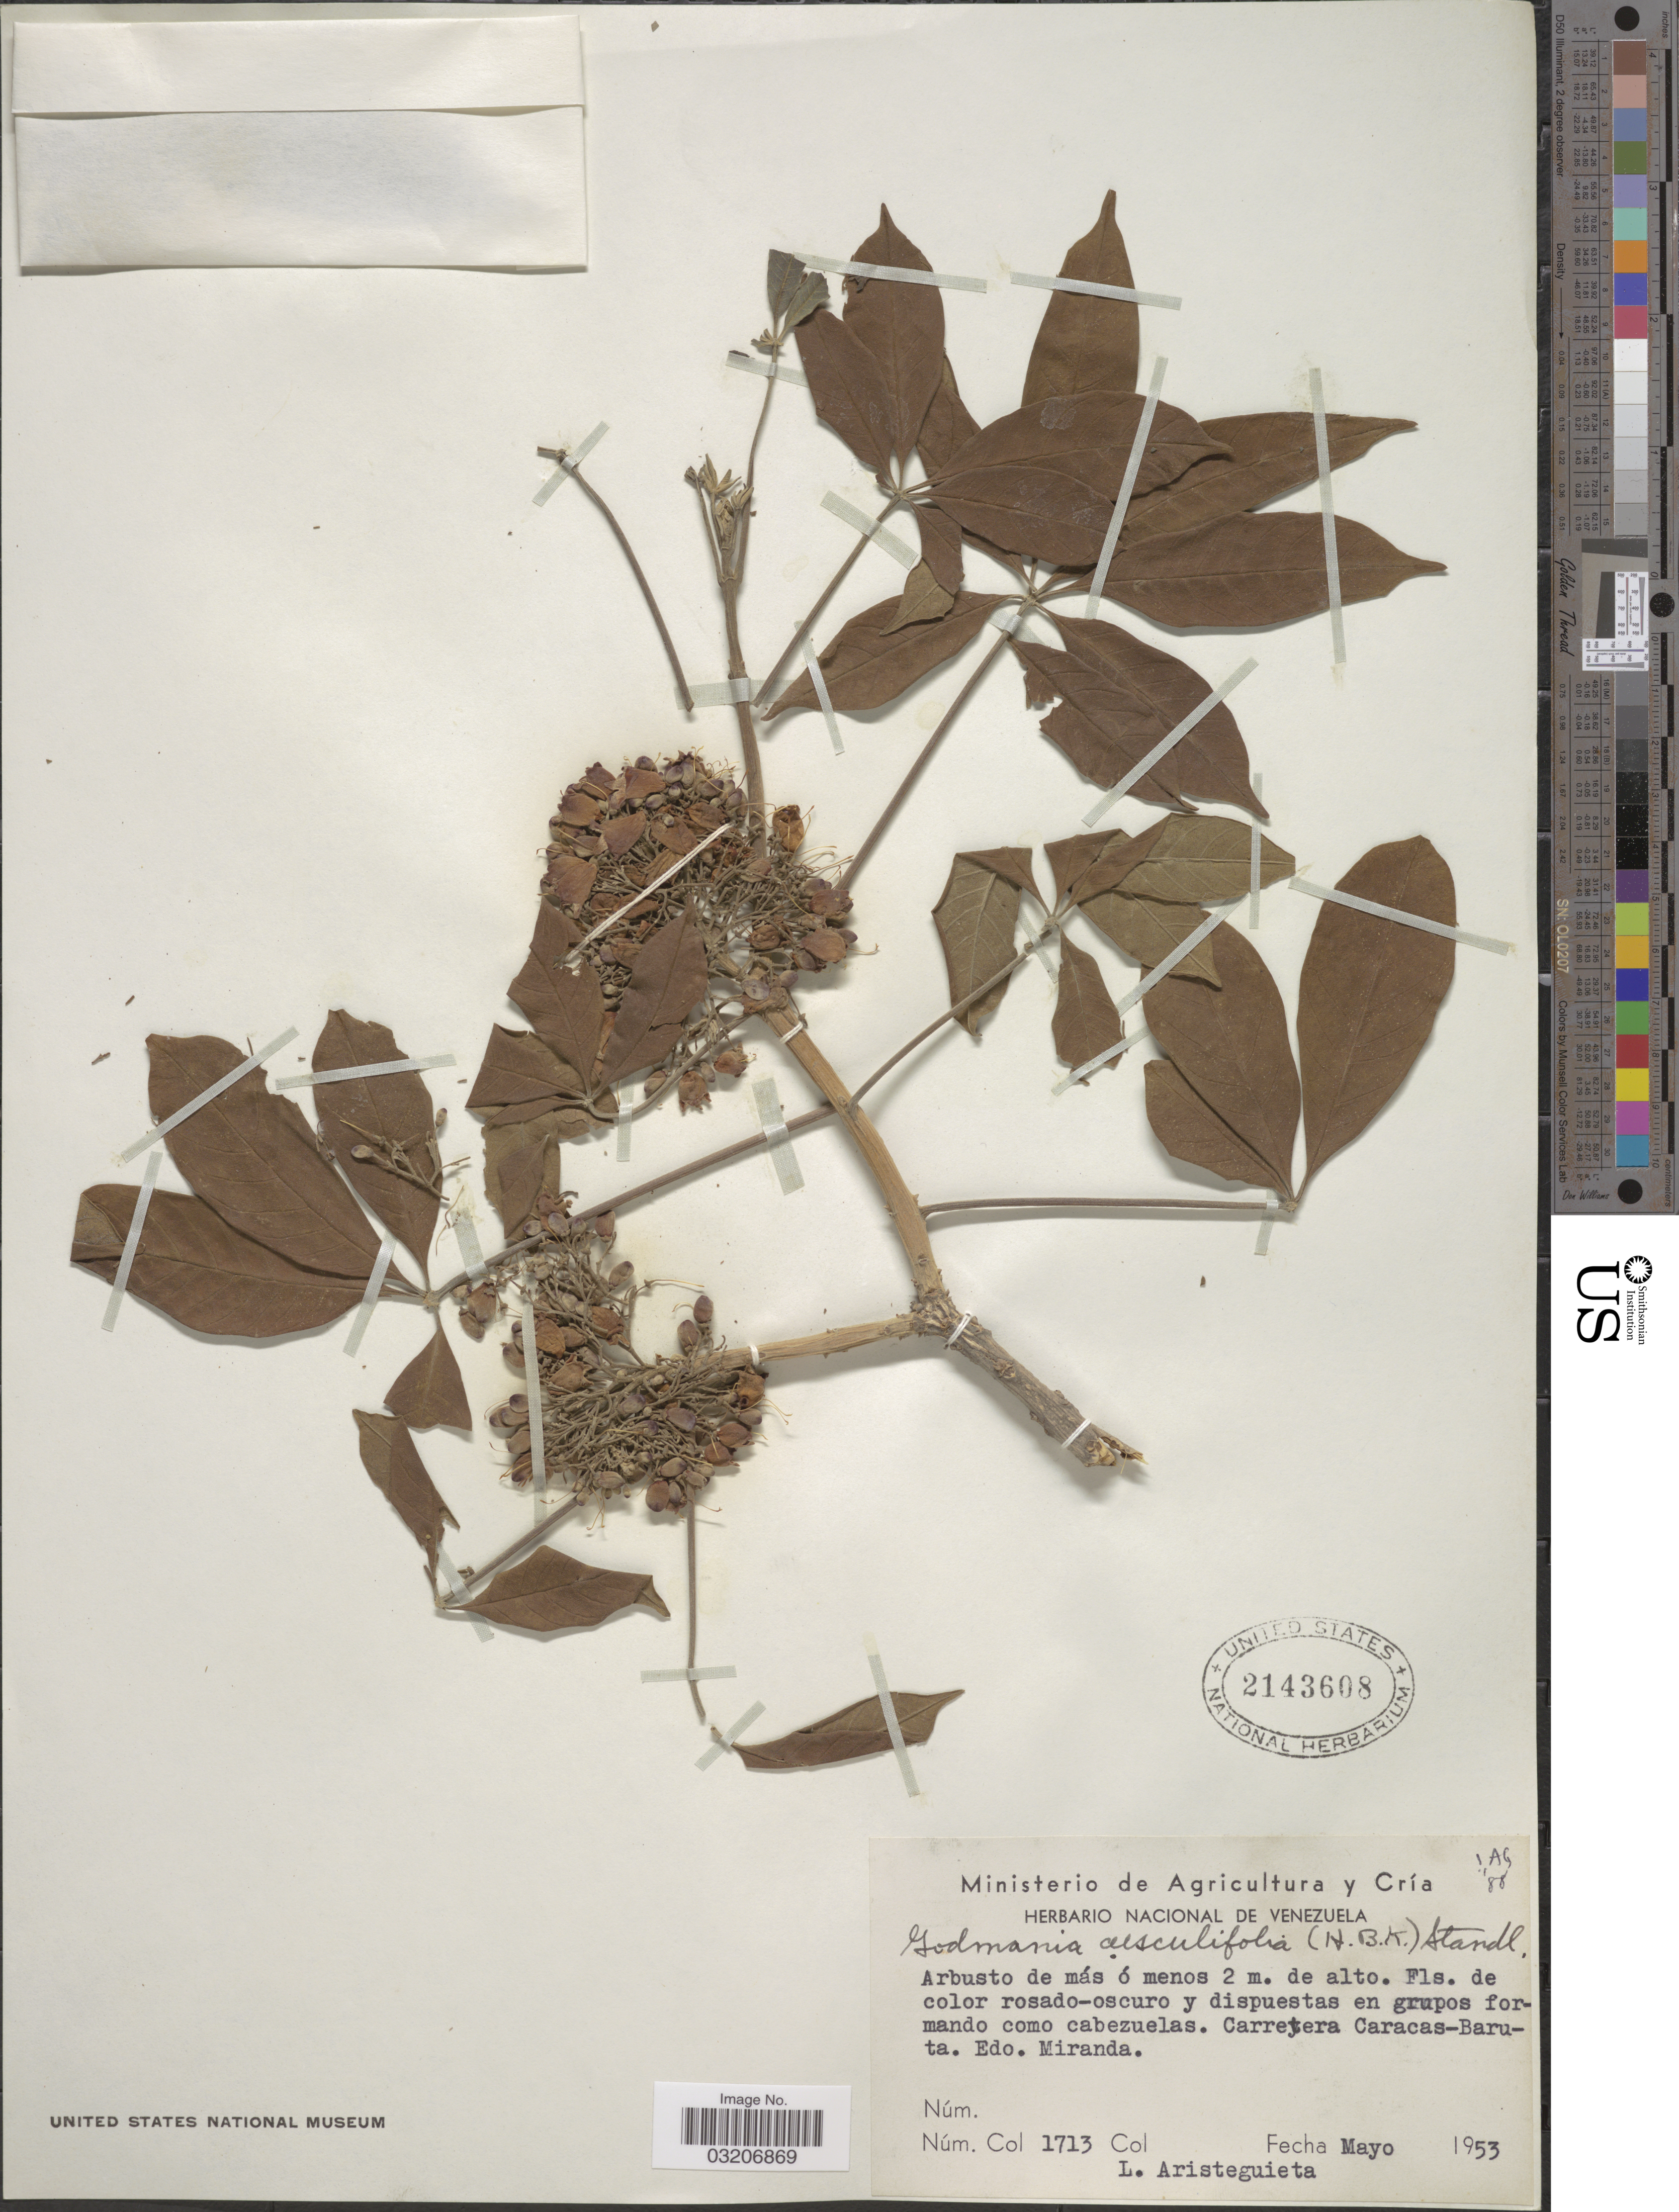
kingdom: Plantae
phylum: Tracheophyta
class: Magnoliopsida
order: Lamiales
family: Bignoniaceae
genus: Godmania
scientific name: Godmania aesculifolia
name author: Standl.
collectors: L. Aristeguieta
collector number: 1713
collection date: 1953-05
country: Venezuela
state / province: Miranda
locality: Carretera Caracas-Baruta.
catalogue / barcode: US 2143608